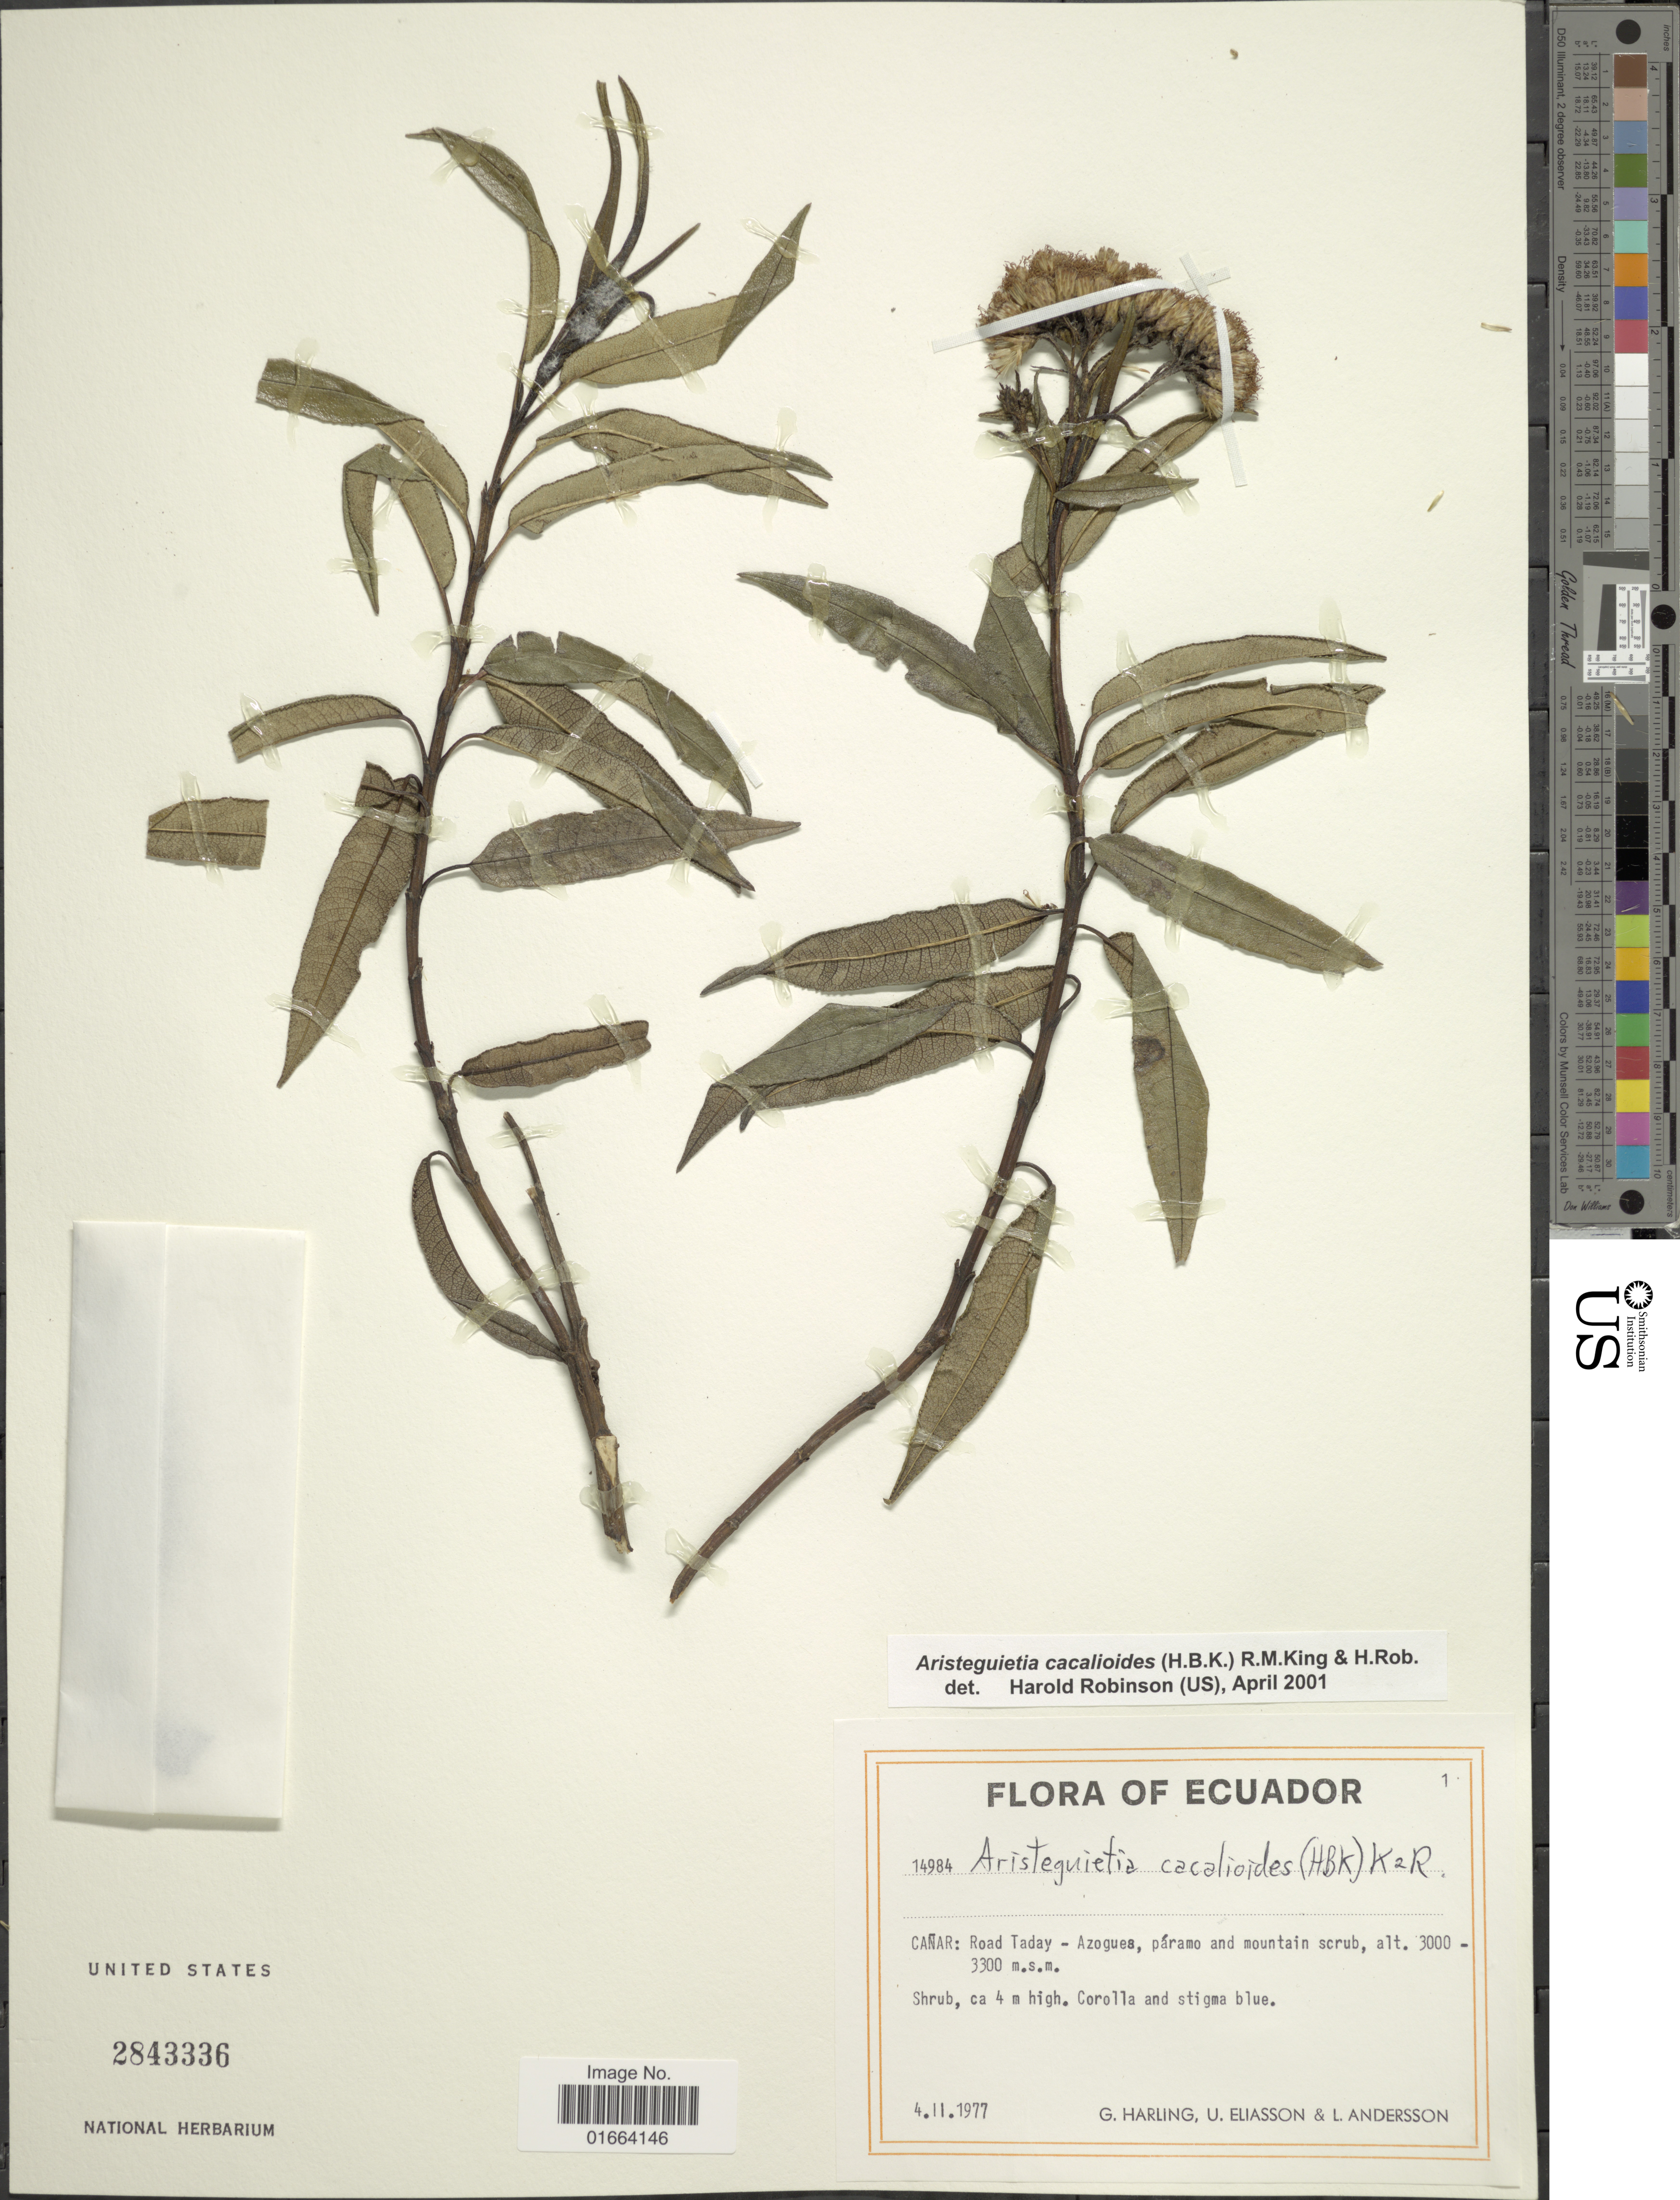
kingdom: Plantae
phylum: Tracheophyta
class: Magnoliopsida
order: Asterales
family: Asteraceae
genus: Aristeguietia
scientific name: Aristeguietia cacalioides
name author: (Kunth) R.M. King & H. Rob.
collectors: G. Harling, U. Eliasson & L. Andersson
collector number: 14984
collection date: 1977-02-04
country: Ecuador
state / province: Cañar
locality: Road Taday - Azogues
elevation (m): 3000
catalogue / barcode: US 2843336